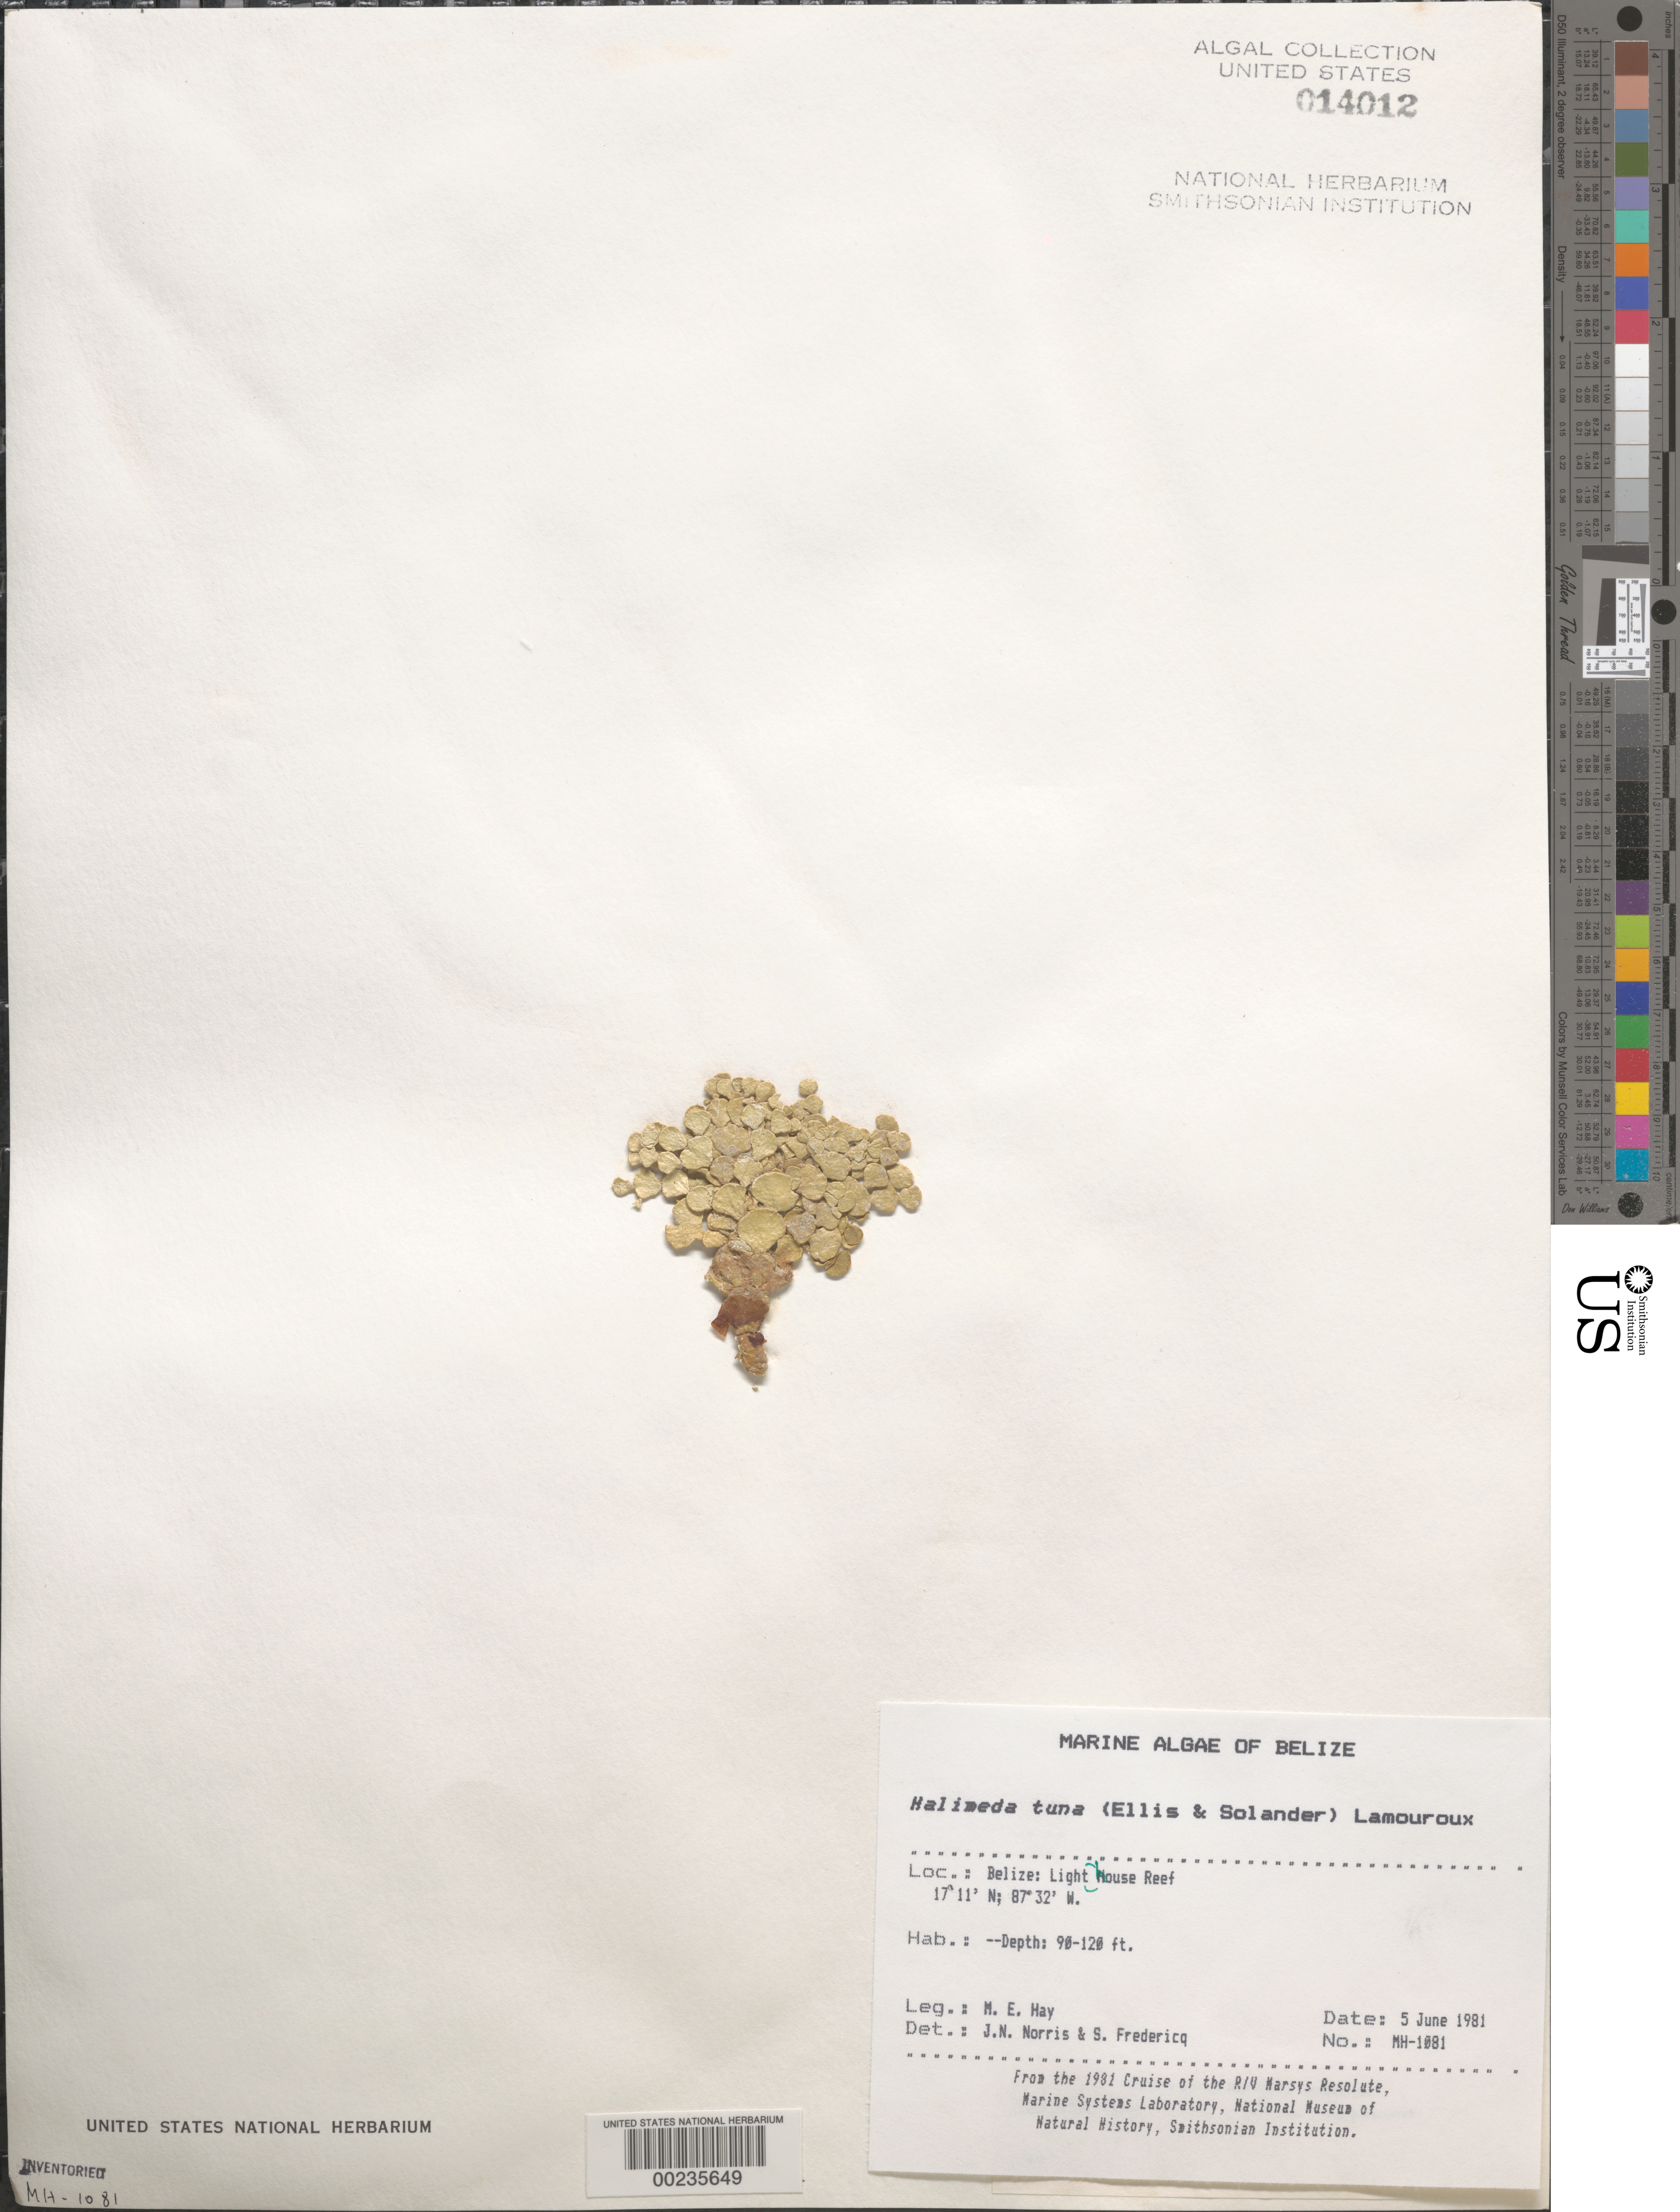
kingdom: Plantae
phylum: Chlorophyta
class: Ulvophyceae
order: Bryopsidales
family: Halimedaceae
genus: Halimeda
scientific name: Halimeda tuna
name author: (J. Ellis & Sol.) J.V.Lamouroux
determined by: Norris, J. N.; Fredericq, S.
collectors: M. E. Hay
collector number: MEH-1081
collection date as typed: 05 Jun 1981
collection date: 1981-06-05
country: Belize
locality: Lighthouse reef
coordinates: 17 11'N, 87 32'W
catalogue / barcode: US 14012